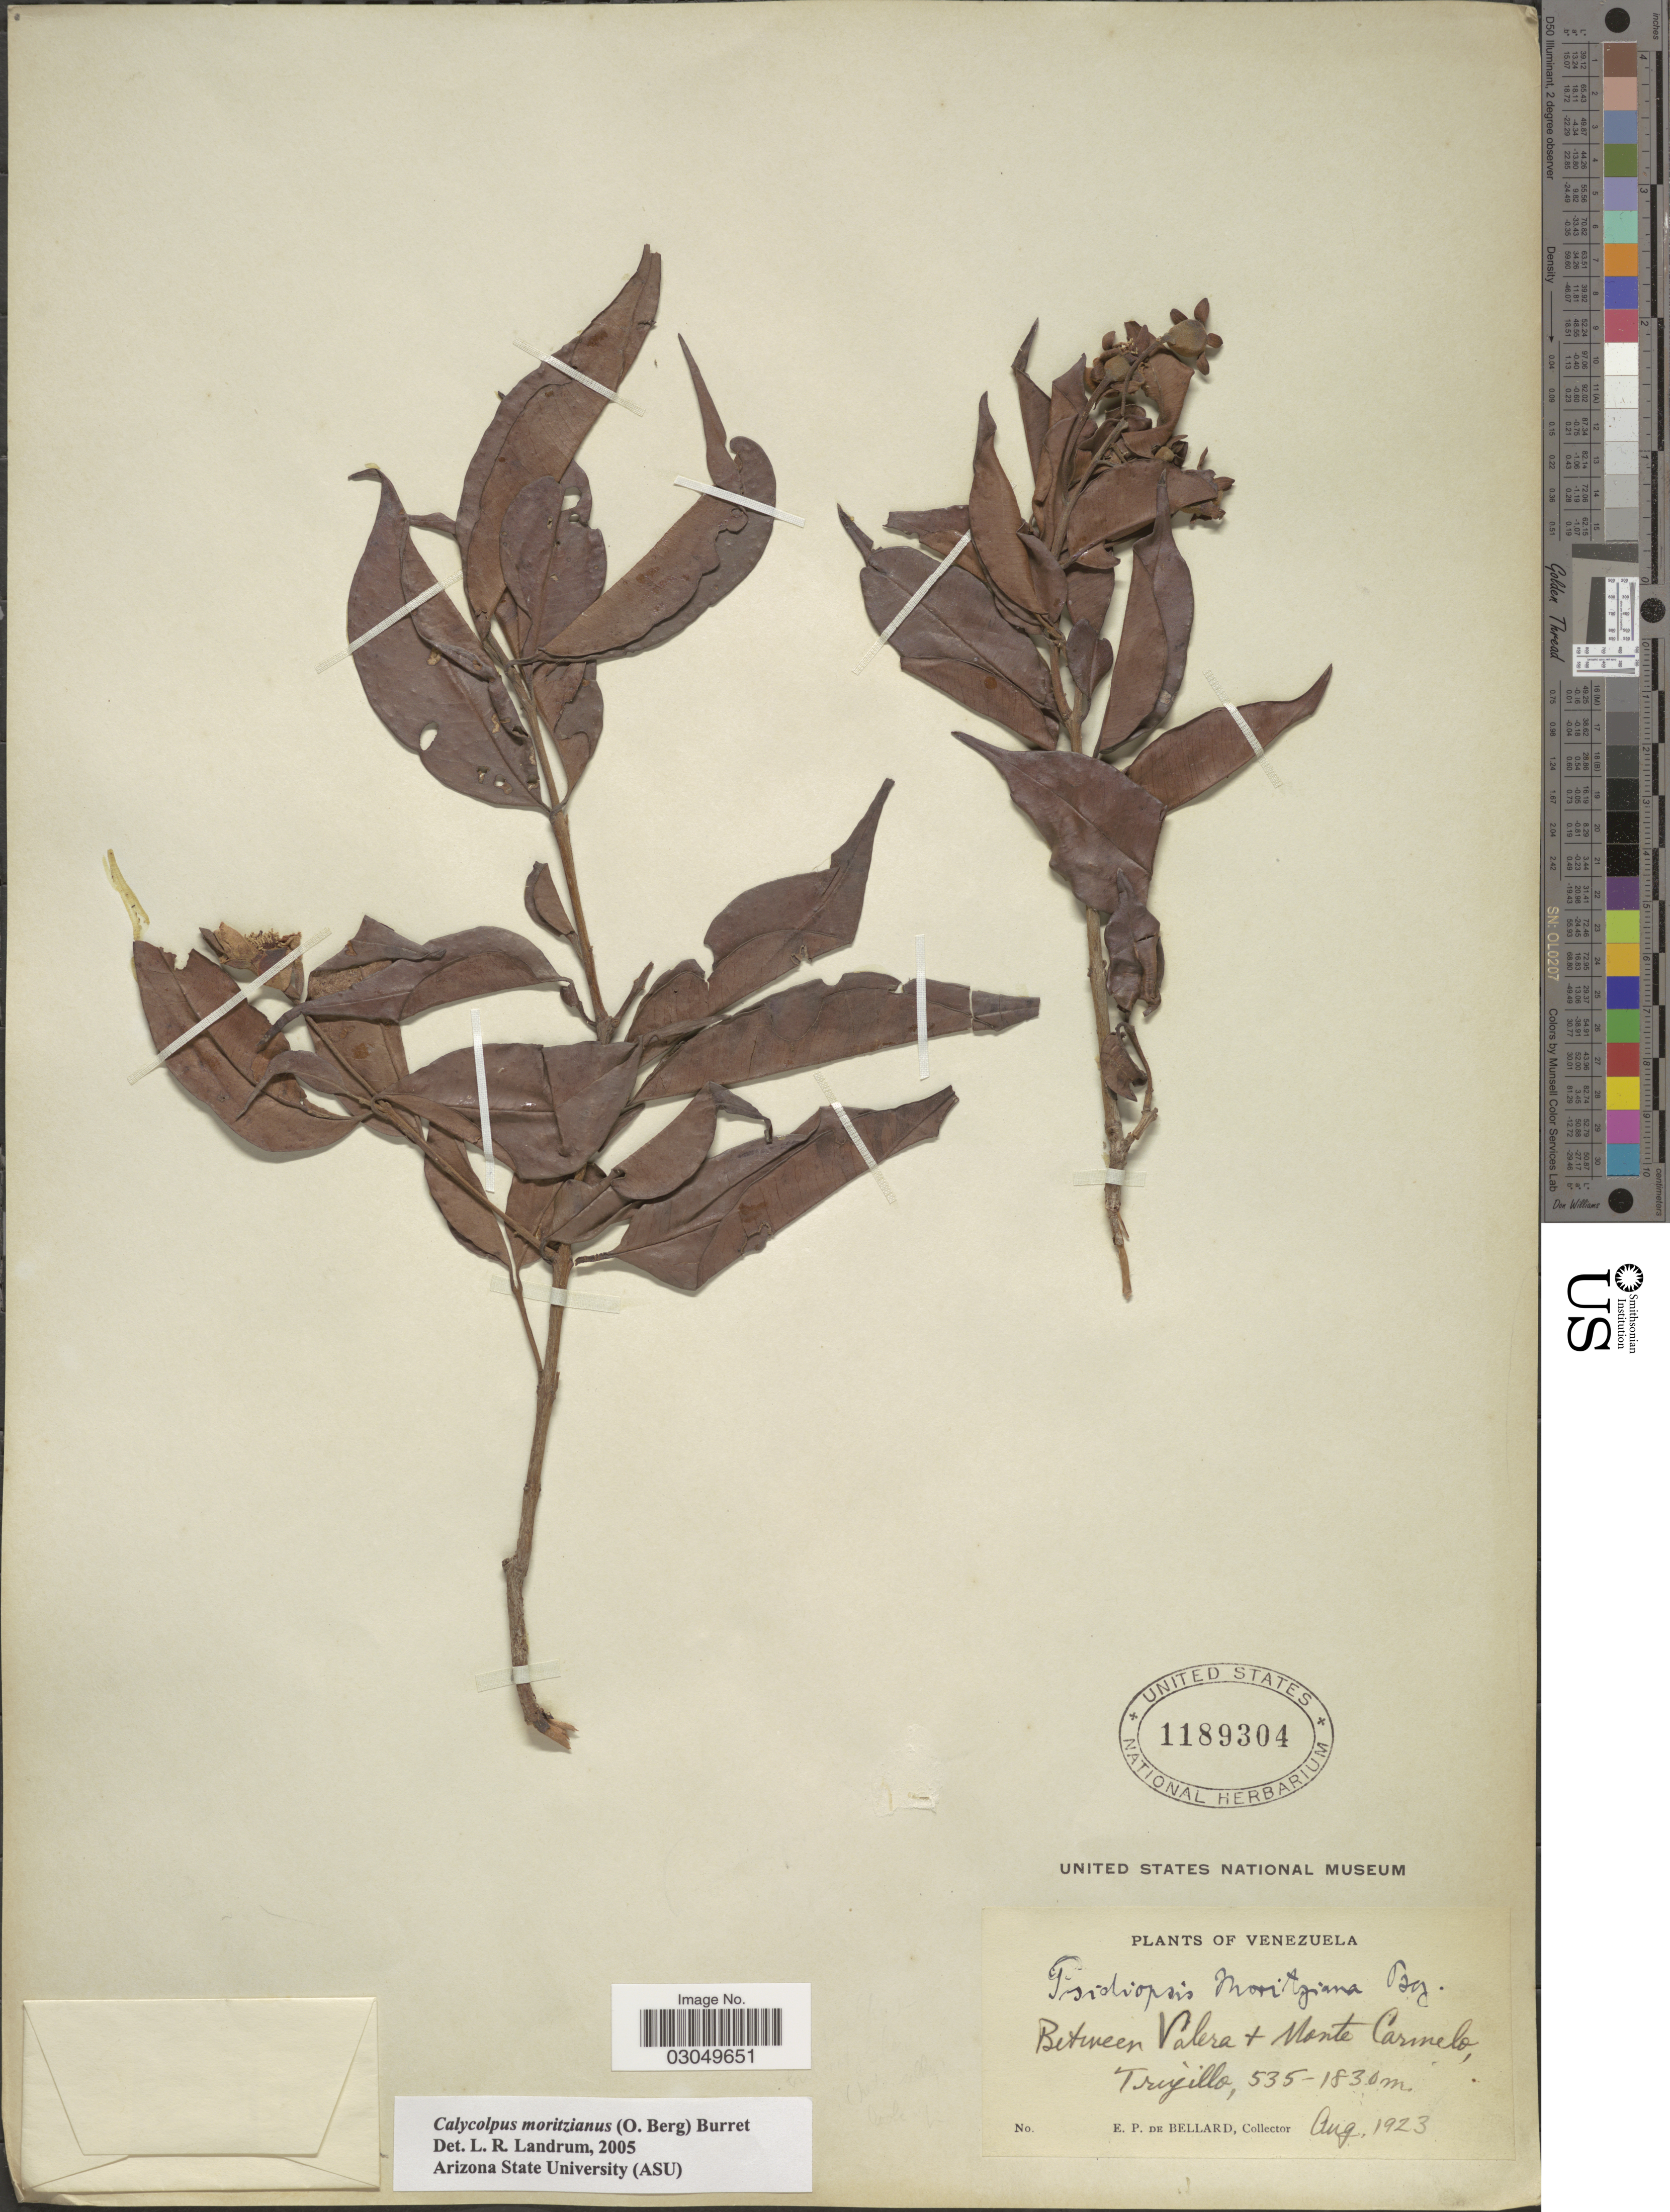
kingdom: Plantae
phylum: Tracheophyta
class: Magnoliopsida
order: Myrtales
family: Myrtaceae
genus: Calycolpus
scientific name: Calycolpus moritzianus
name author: (O. Berg) Burret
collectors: E. de Bellard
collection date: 1923-08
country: Venezuela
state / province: Trujillo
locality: Between Valera + Monte Carmelo.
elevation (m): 535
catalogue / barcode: US 1189304